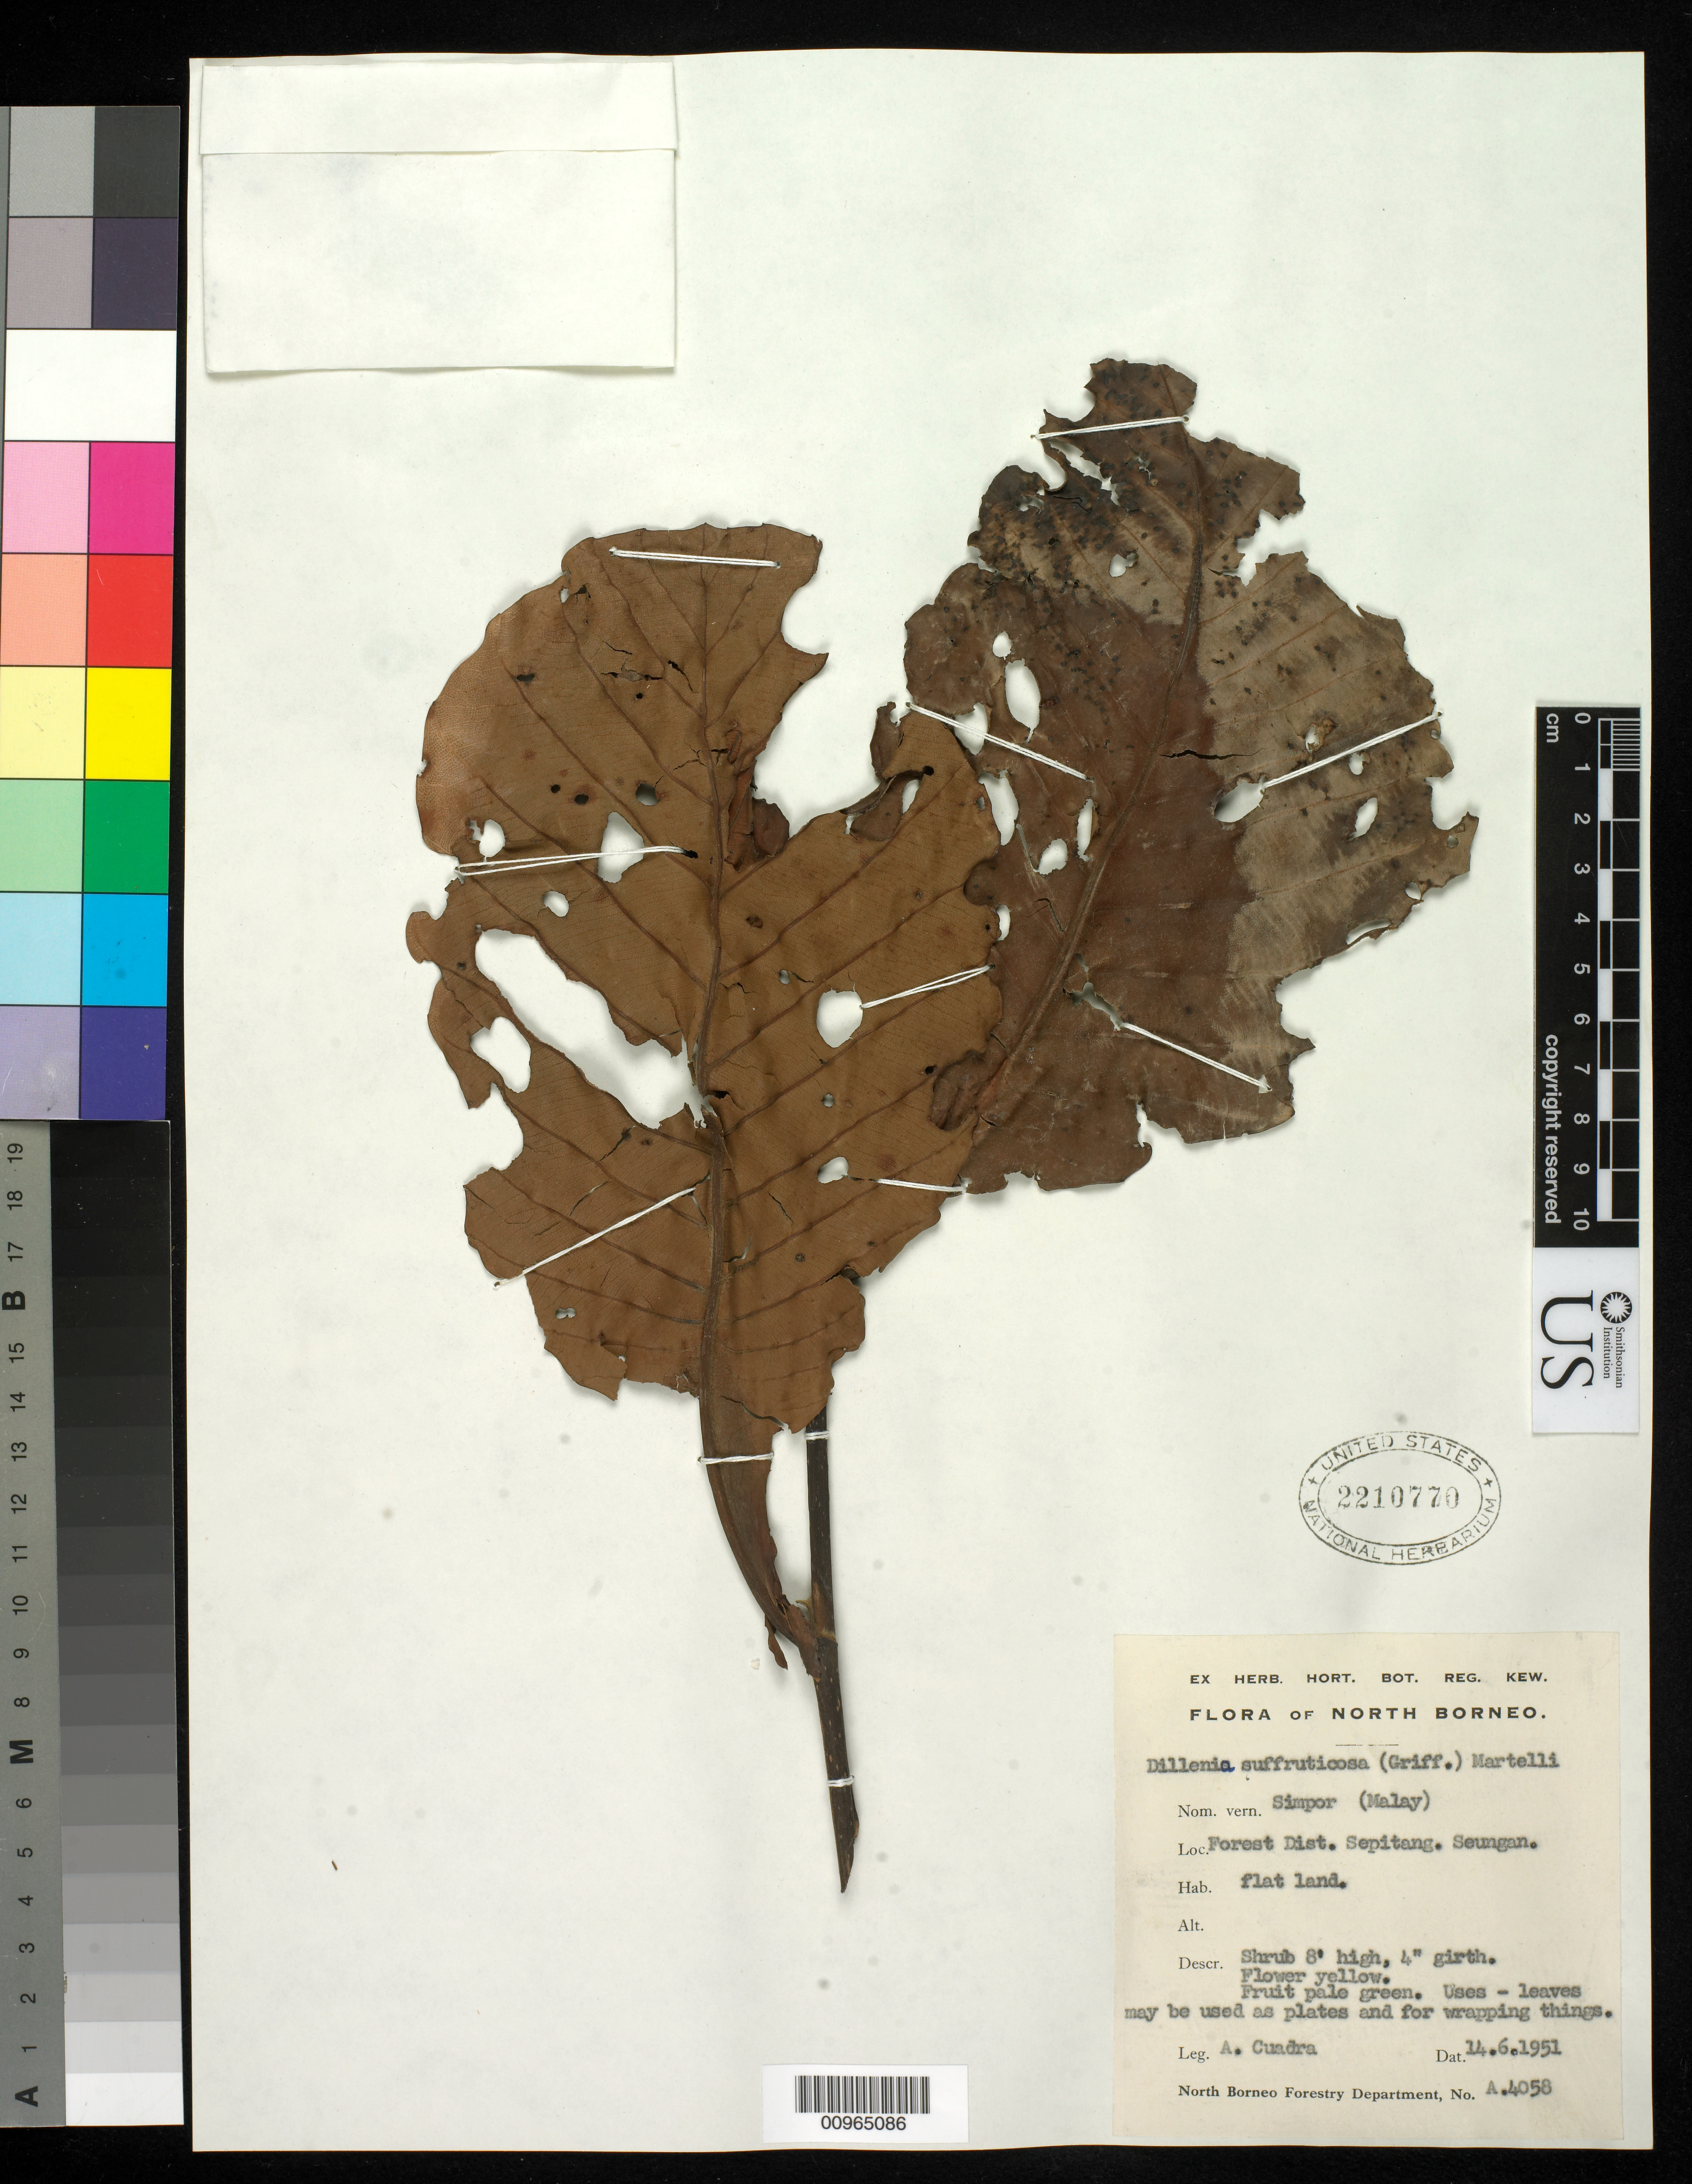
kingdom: Plantae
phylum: Tracheophyta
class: Magnoliopsida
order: Dilleniales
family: Dilleniaceae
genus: Dillenia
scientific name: Dillenia suffruticosa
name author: (Griff. ex Hook. f. & Thomson) Martelli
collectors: A. Cuadra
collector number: A 4058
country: Malaysia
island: Borneo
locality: Forest Dist. Sepitang. Seungan.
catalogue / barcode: US 2210770